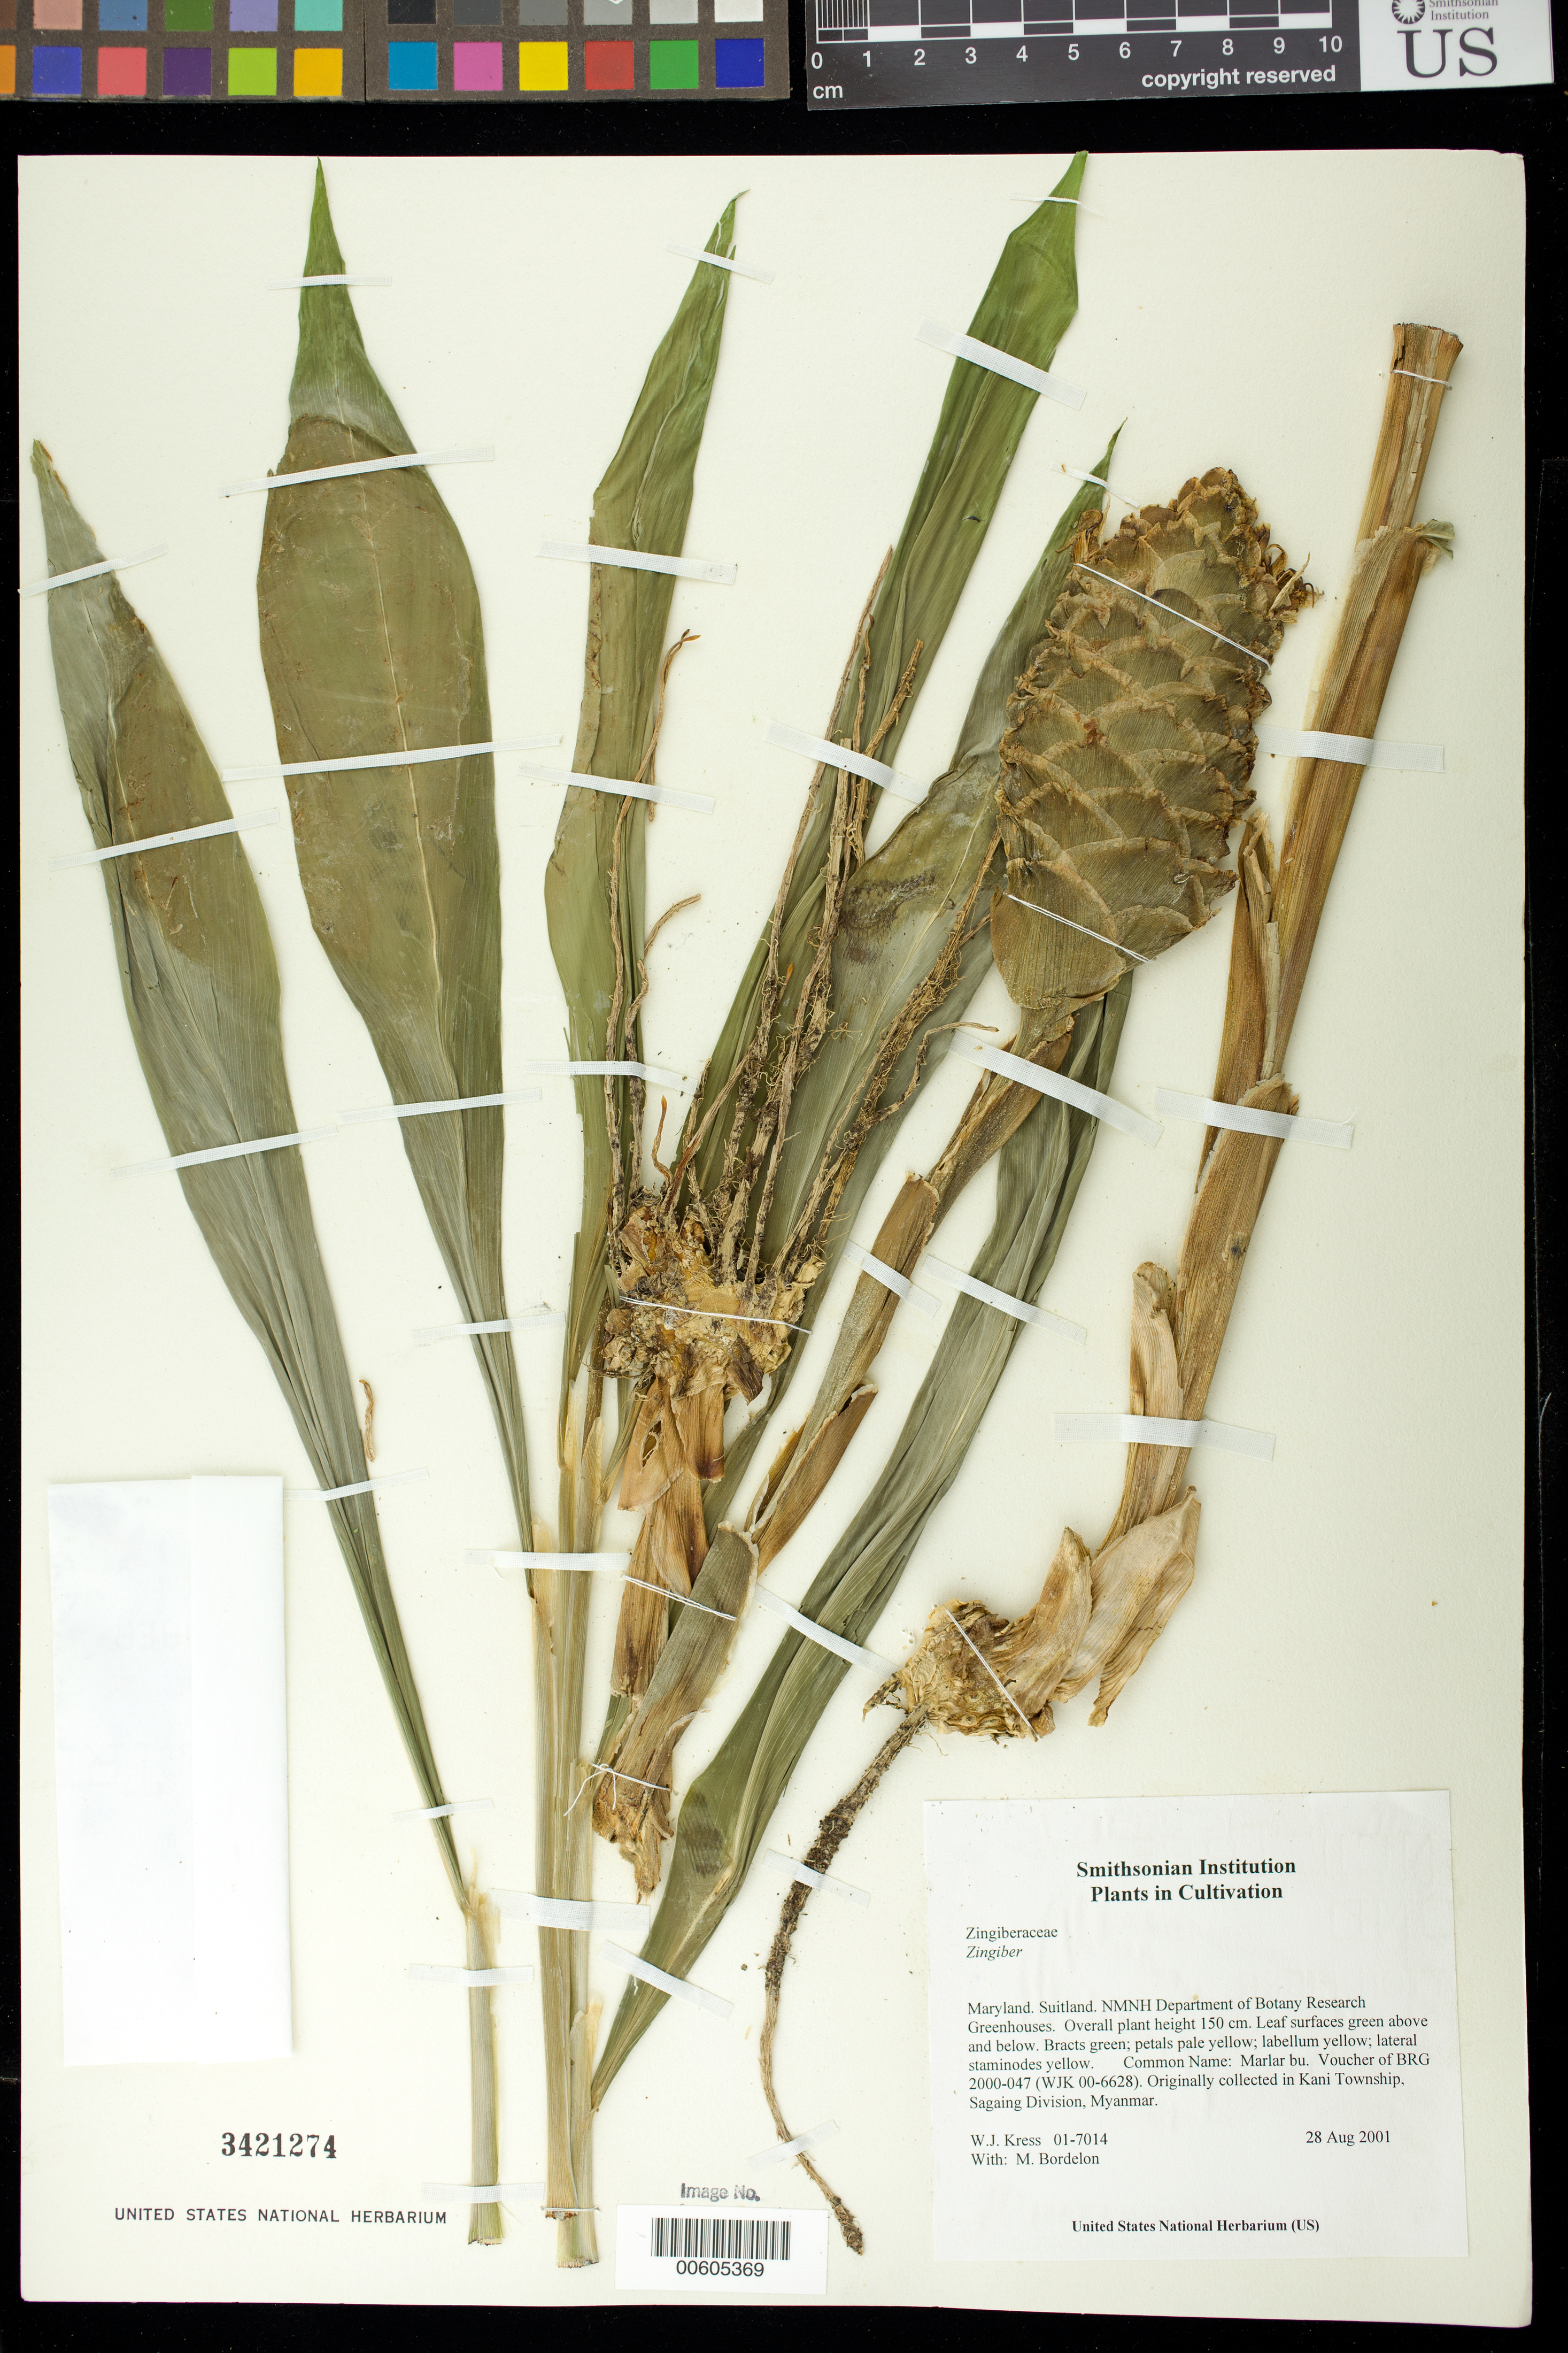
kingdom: Plantae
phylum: Tracheophyta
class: Liliopsida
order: Zingiberales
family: Zingiberaceae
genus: Zingiber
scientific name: Zingiber sp.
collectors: W. J. Kress & M. Bordelon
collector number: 01-7014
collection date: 2001-08-28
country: United States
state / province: Maryland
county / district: Prince George's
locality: NMNH Botany Research Greenhouses. Suitland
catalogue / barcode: US 3421274